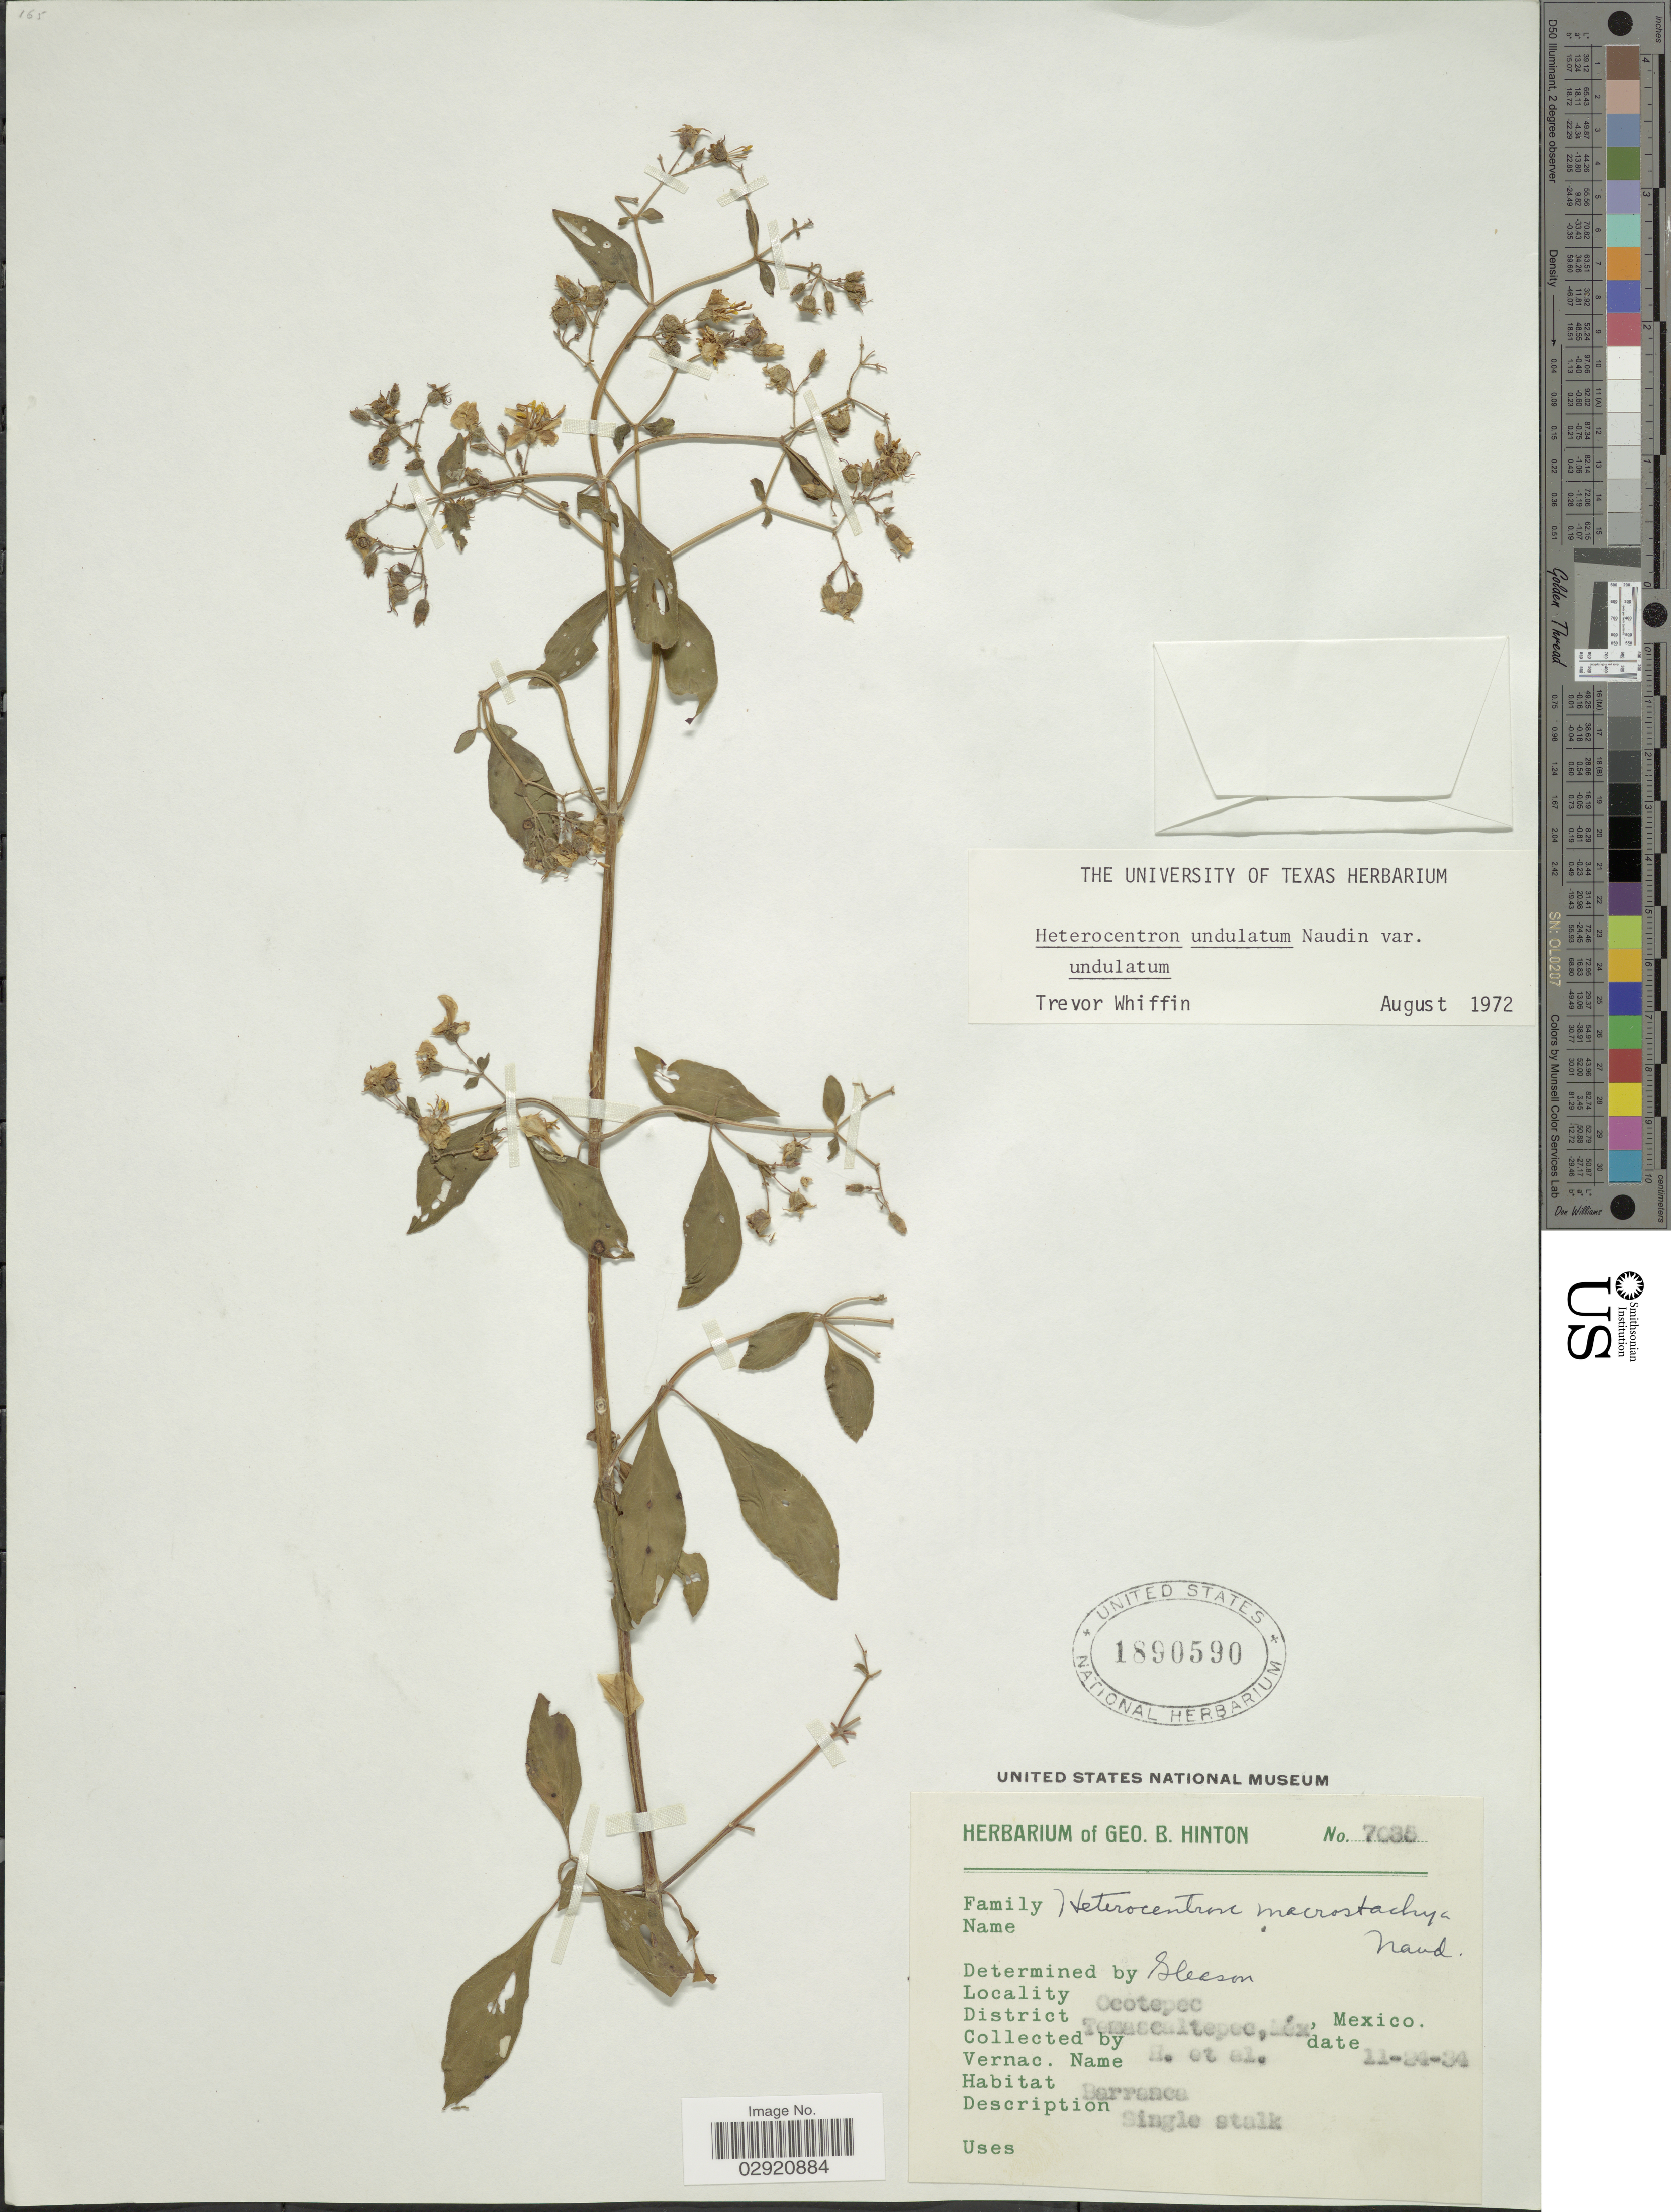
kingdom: Plantae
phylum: Tracheophyta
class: Magnoliopsida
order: Myrtales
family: Melastomataceae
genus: Heterocentron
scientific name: Heterocentron undulatum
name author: Naudin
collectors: G. B. Hinton & et al.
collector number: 7035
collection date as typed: Transcribed d/m/y: 24/11/34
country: Mexico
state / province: México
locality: Ocotepec. District Temascaltepec, Méx.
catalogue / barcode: US 1890590